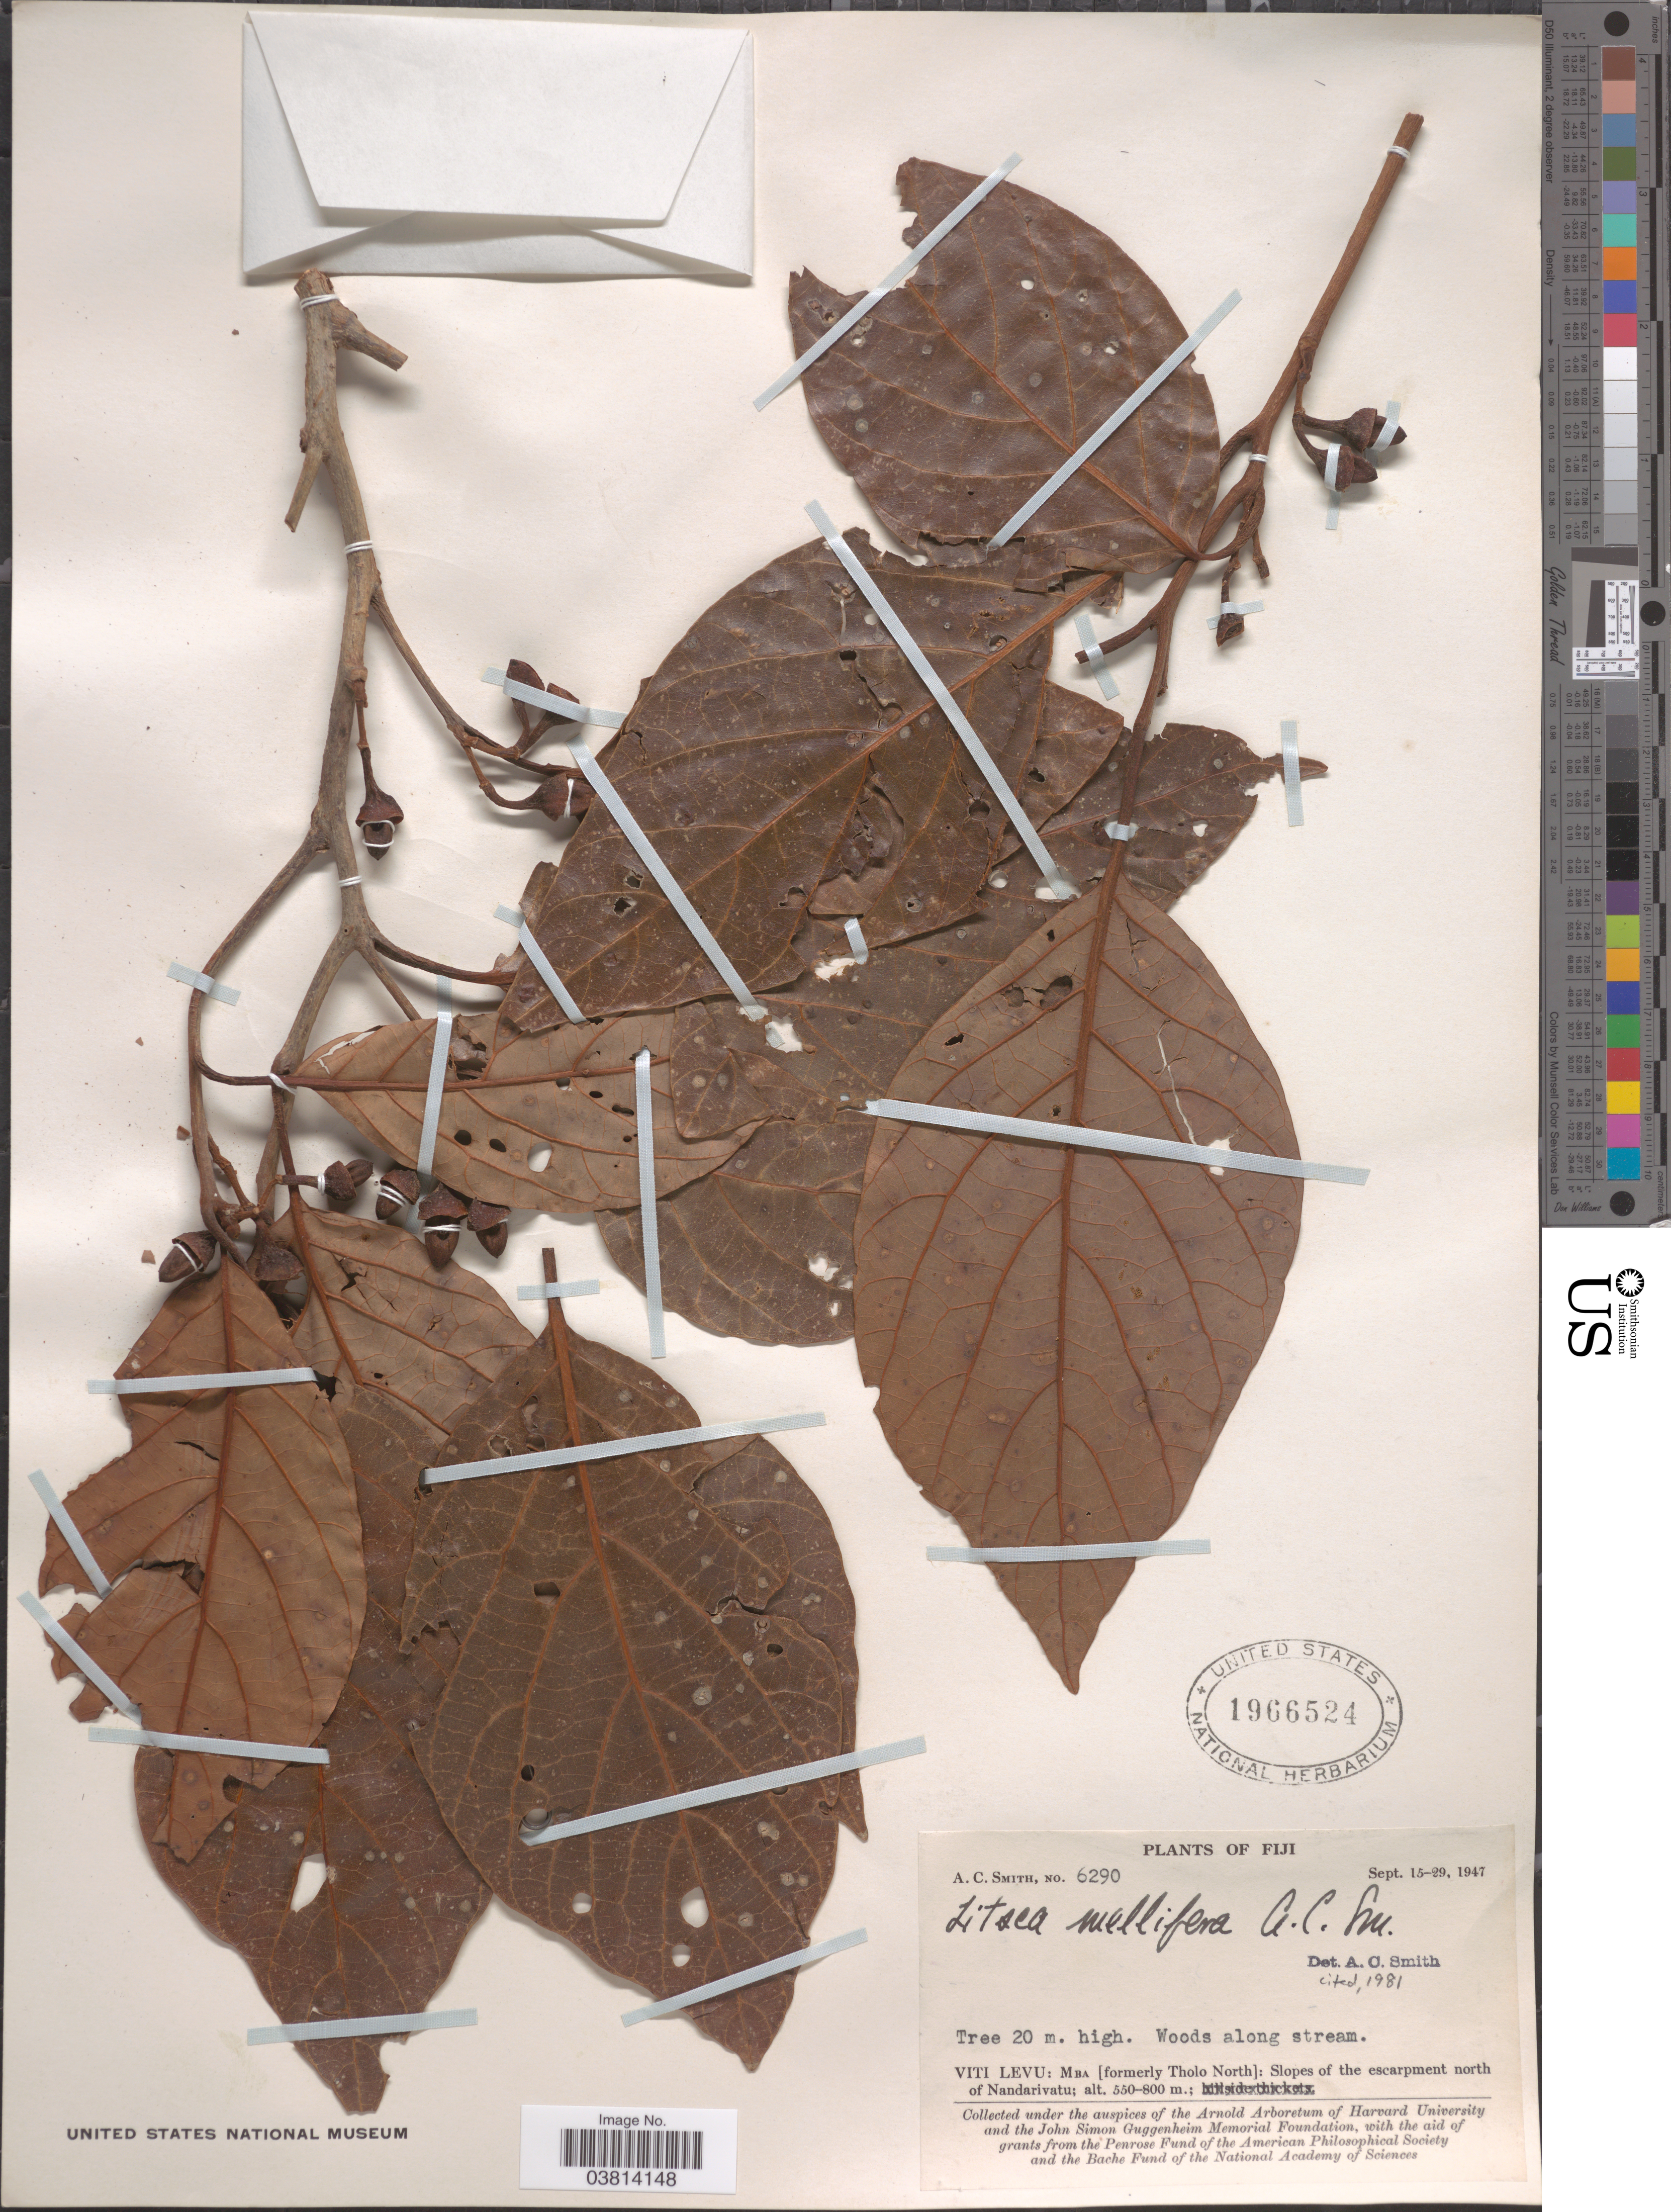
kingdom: Plantae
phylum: Tracheophyta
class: Magnoliopsida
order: Laurales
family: Lauraceae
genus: Litsea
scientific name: Litsea mellifera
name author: A.C. Sm.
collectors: A. C. Smith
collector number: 6290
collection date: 1947-09-15/1947-09-29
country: Fiji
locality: Along stream. Viti Levu: Mba [formerly Tholo North]: Slopes of the escarpment north of Nandarivatu.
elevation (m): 550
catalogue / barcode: US 1966524